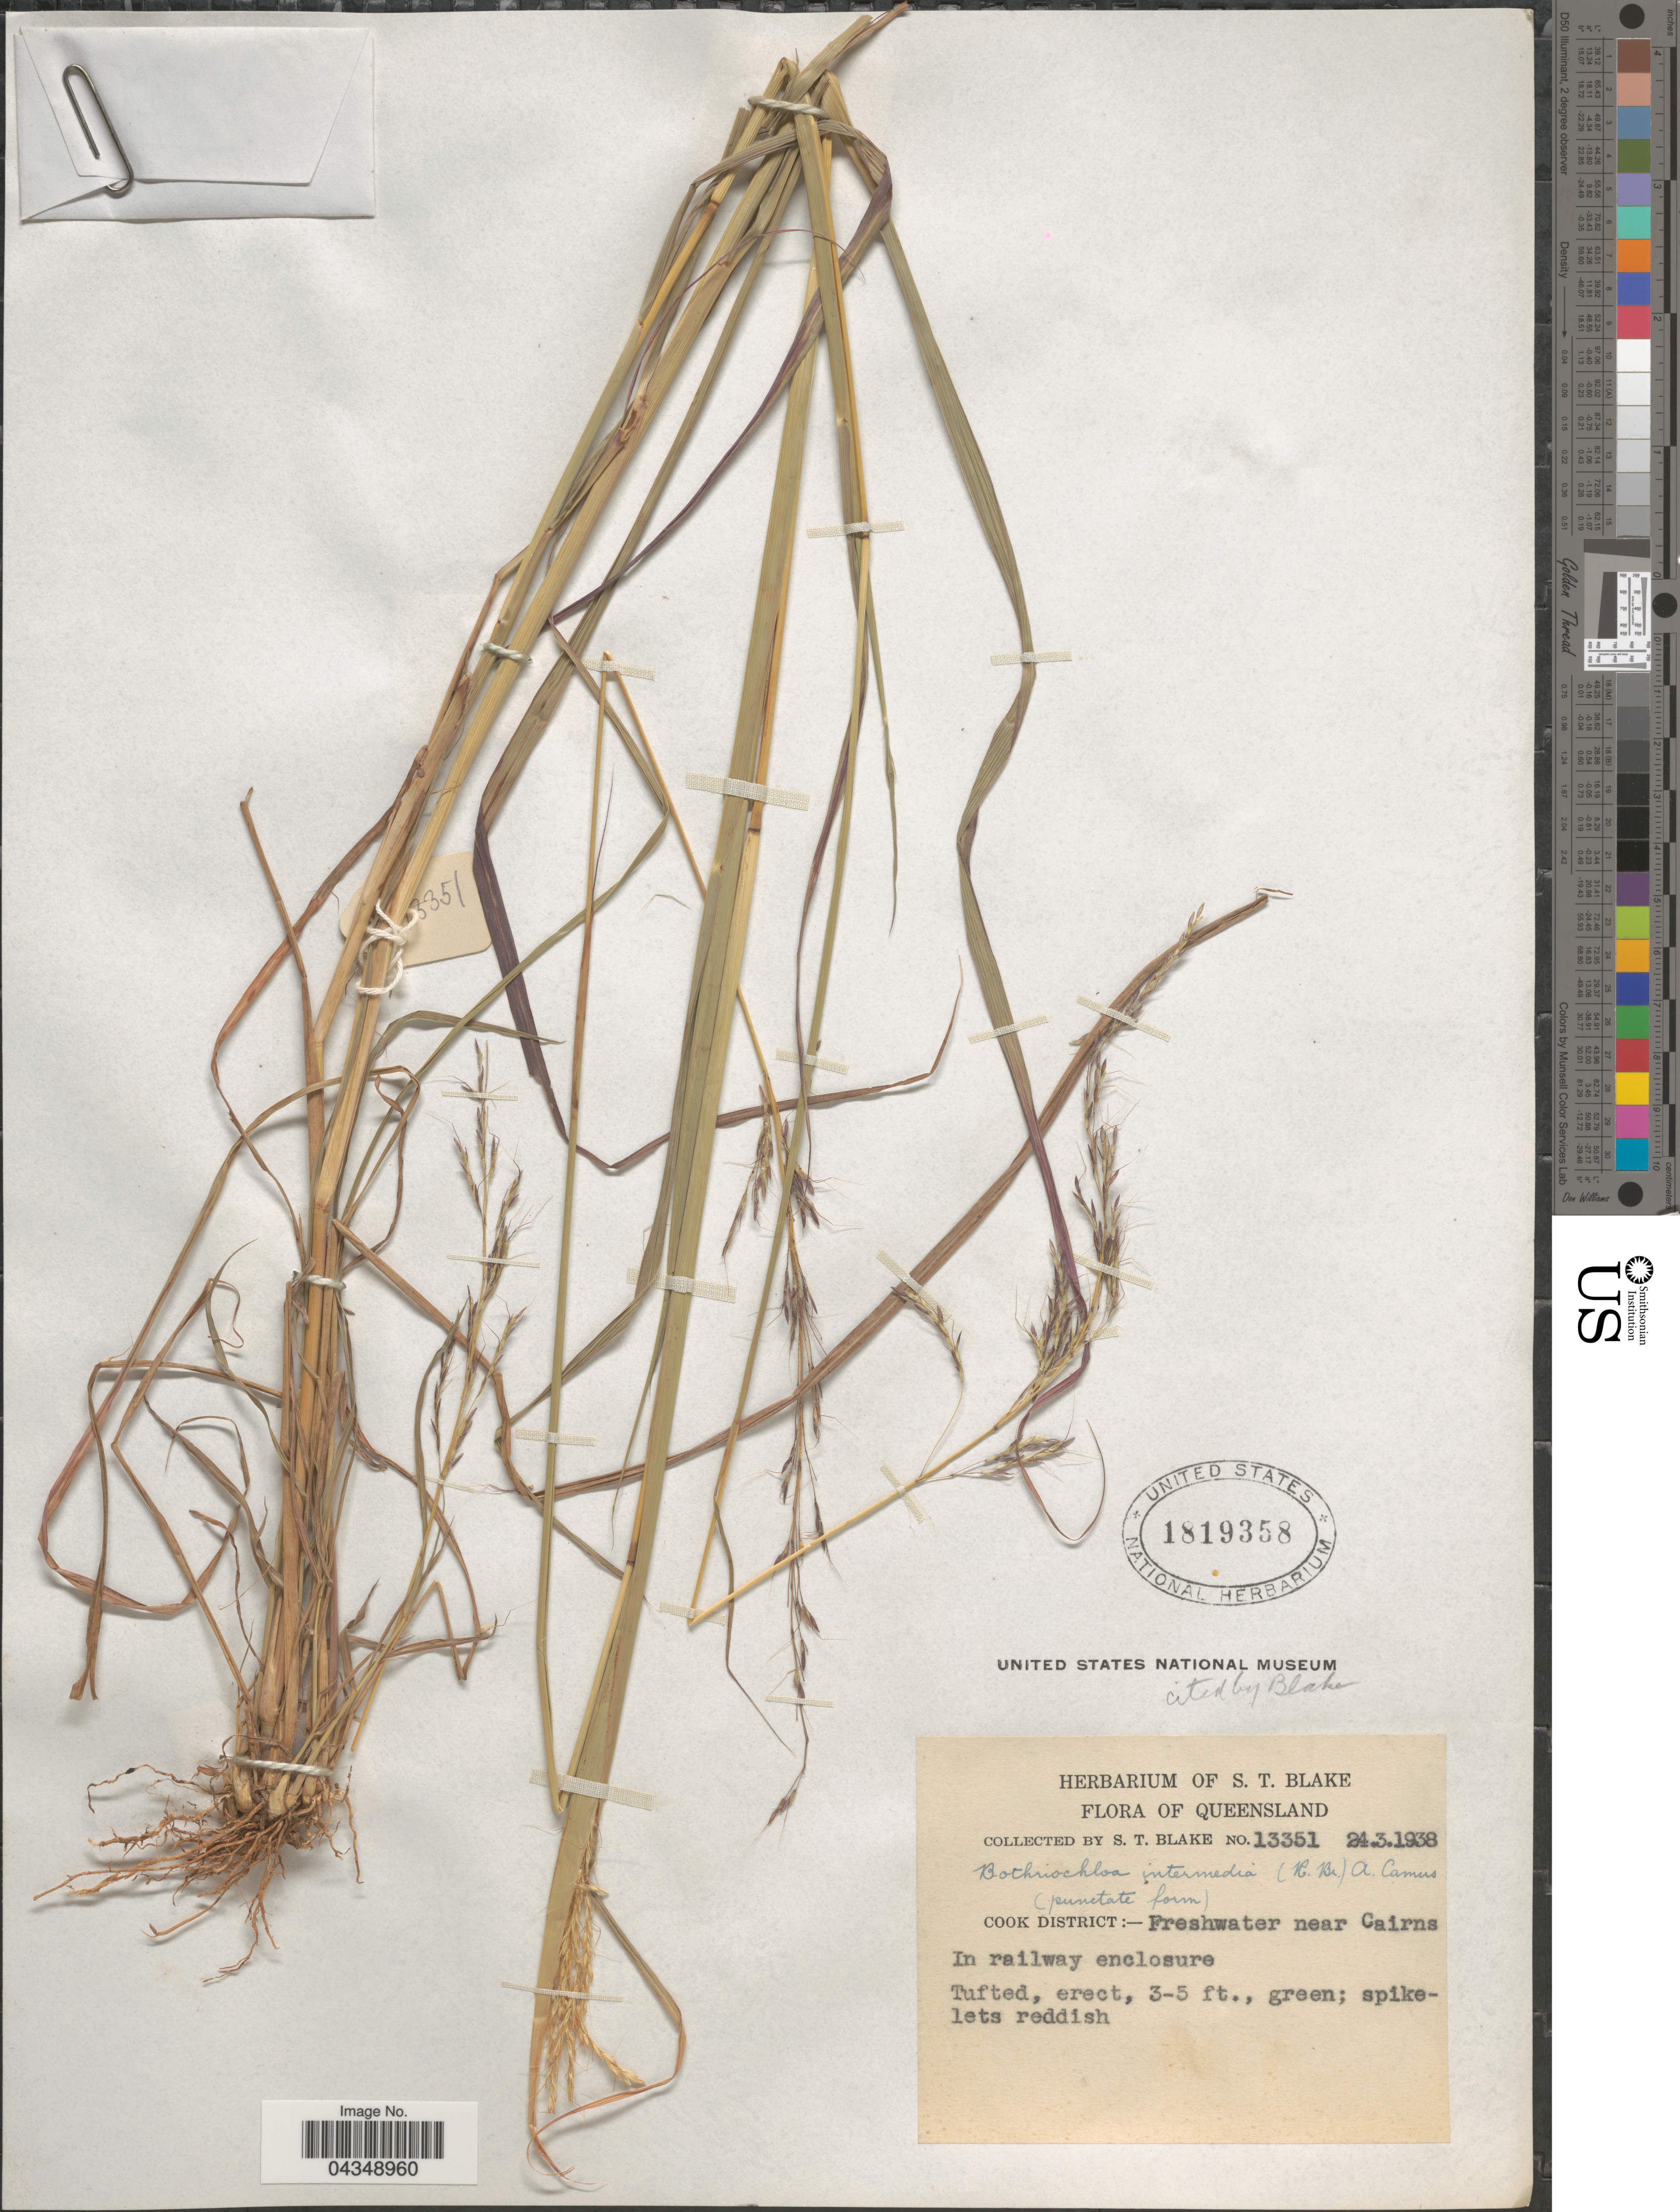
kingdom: Plantae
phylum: Tracheophyta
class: Liliopsida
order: Poales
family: Poaceae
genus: Bothriochloa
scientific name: Bothriochloa bladhii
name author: (Retz.) S.T. Blake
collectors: S. T. Blake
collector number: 13351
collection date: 1938-03-24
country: Australia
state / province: Queensland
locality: Cook District: Freshwater near Cairns.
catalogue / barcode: US 1819358